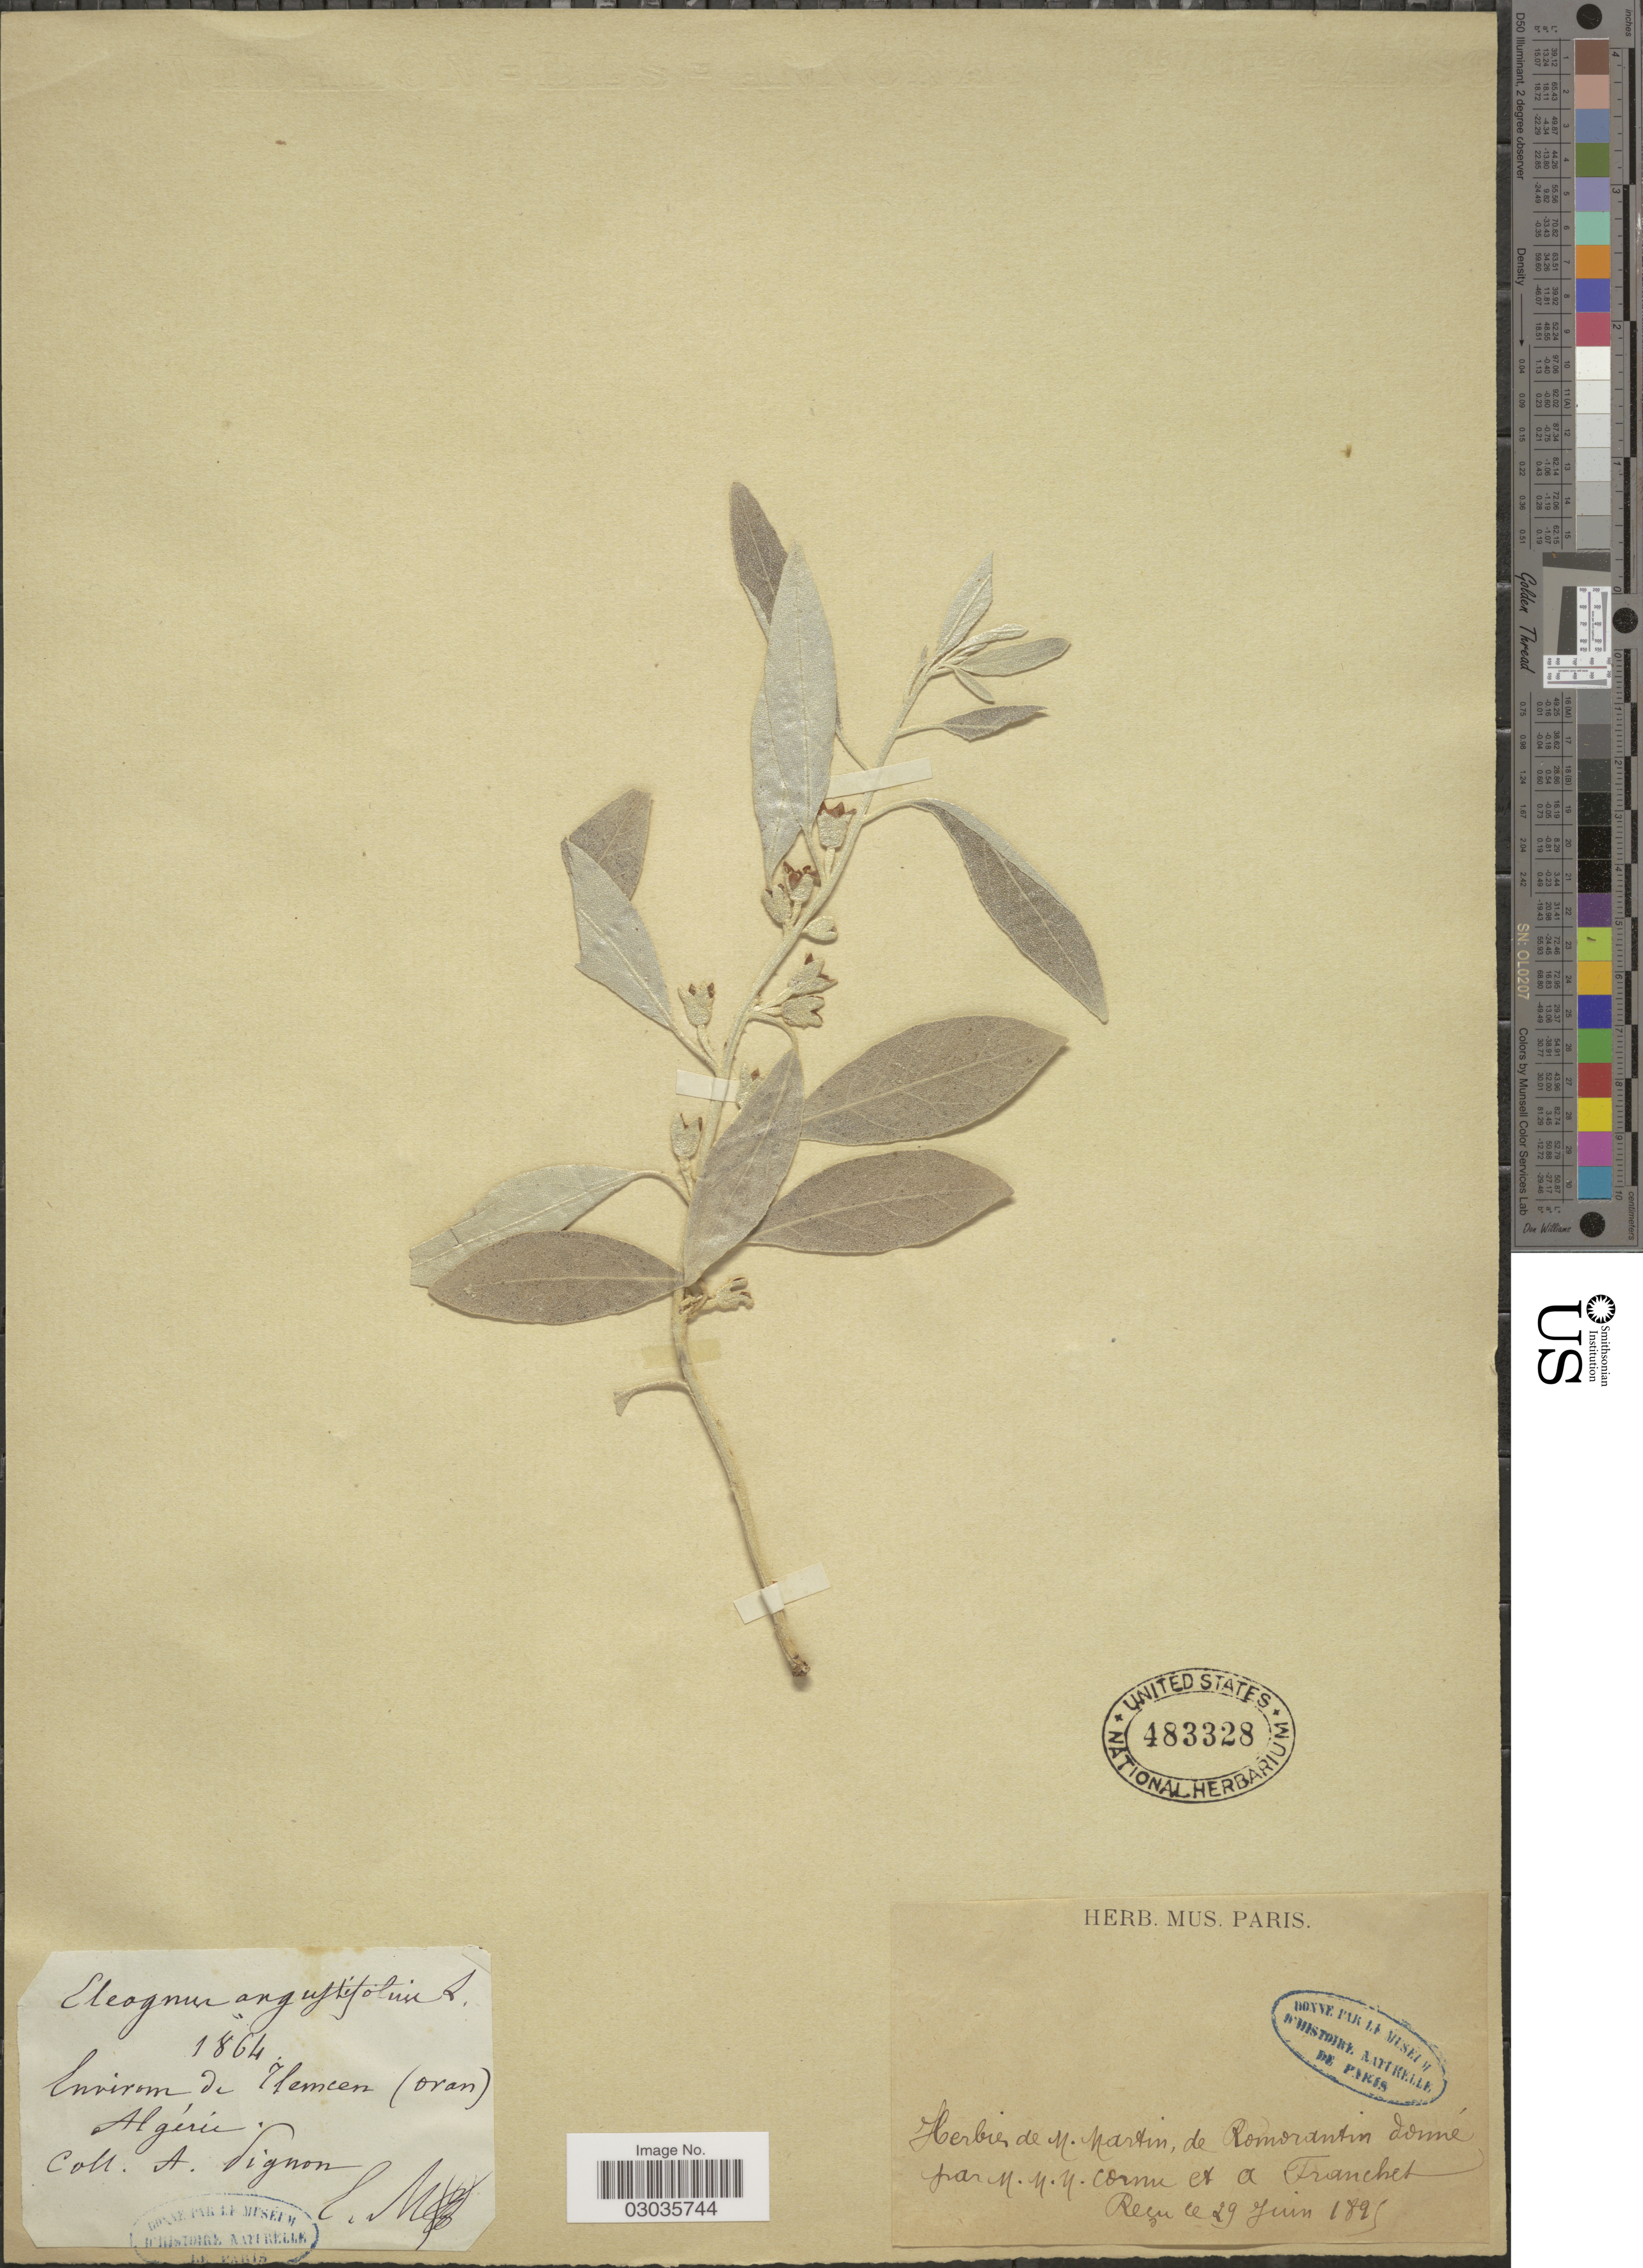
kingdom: Plantae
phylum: Tracheophyta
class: Magnoliopsida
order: Rosales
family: Elaeagnaceae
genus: Elaeagnus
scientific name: Elaeagnus angustifolia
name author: L.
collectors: A. Pignon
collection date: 1864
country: Algeria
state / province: Tlemcen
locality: Environ de Tlemcen (oran).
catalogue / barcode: US 483328